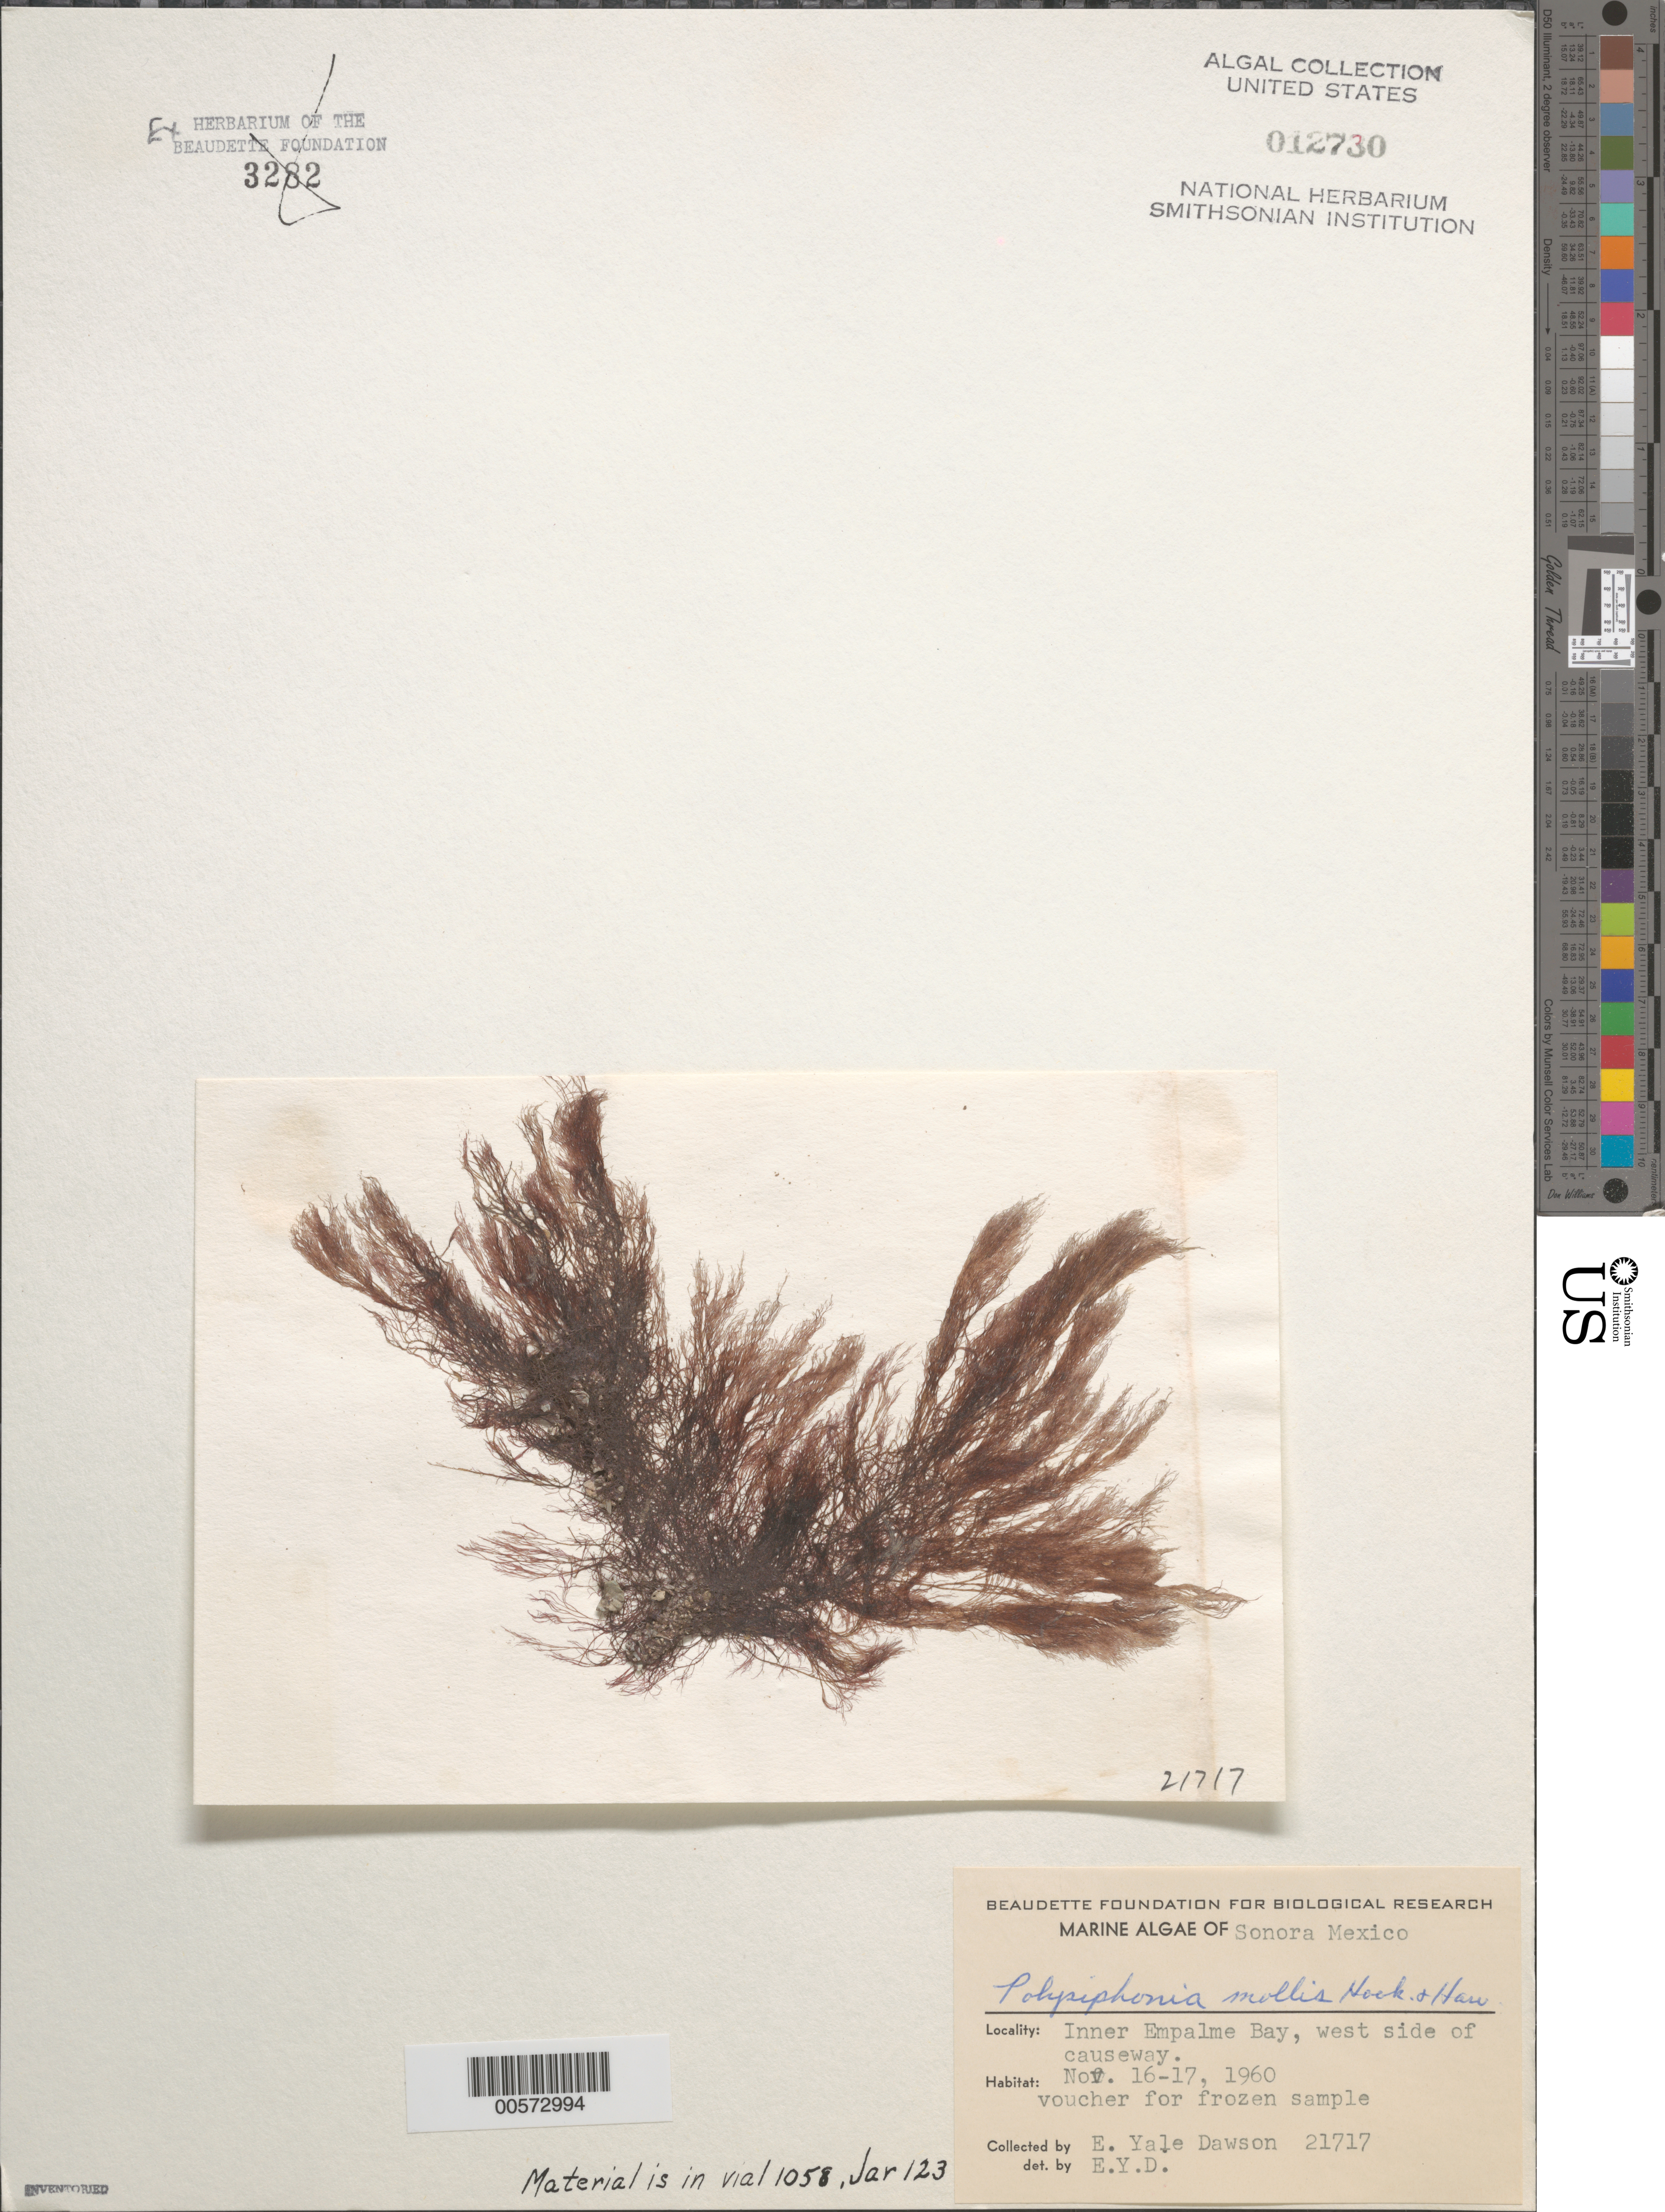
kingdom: Plantae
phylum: Rhodophyta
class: Florideophyceae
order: Ceramiales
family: Rhodomelaceae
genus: Polysiphonia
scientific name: Polysiphonia mollis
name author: Hook. f. & Harv.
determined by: Dawson, E. Y.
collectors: E. Y. Dawson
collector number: EYD 21717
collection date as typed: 16 Nov 1960 TO 17 Nov 1960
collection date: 1960-11-16/1960-11-17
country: Mexico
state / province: Sonora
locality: Inner Empalme Bay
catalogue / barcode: US 12730